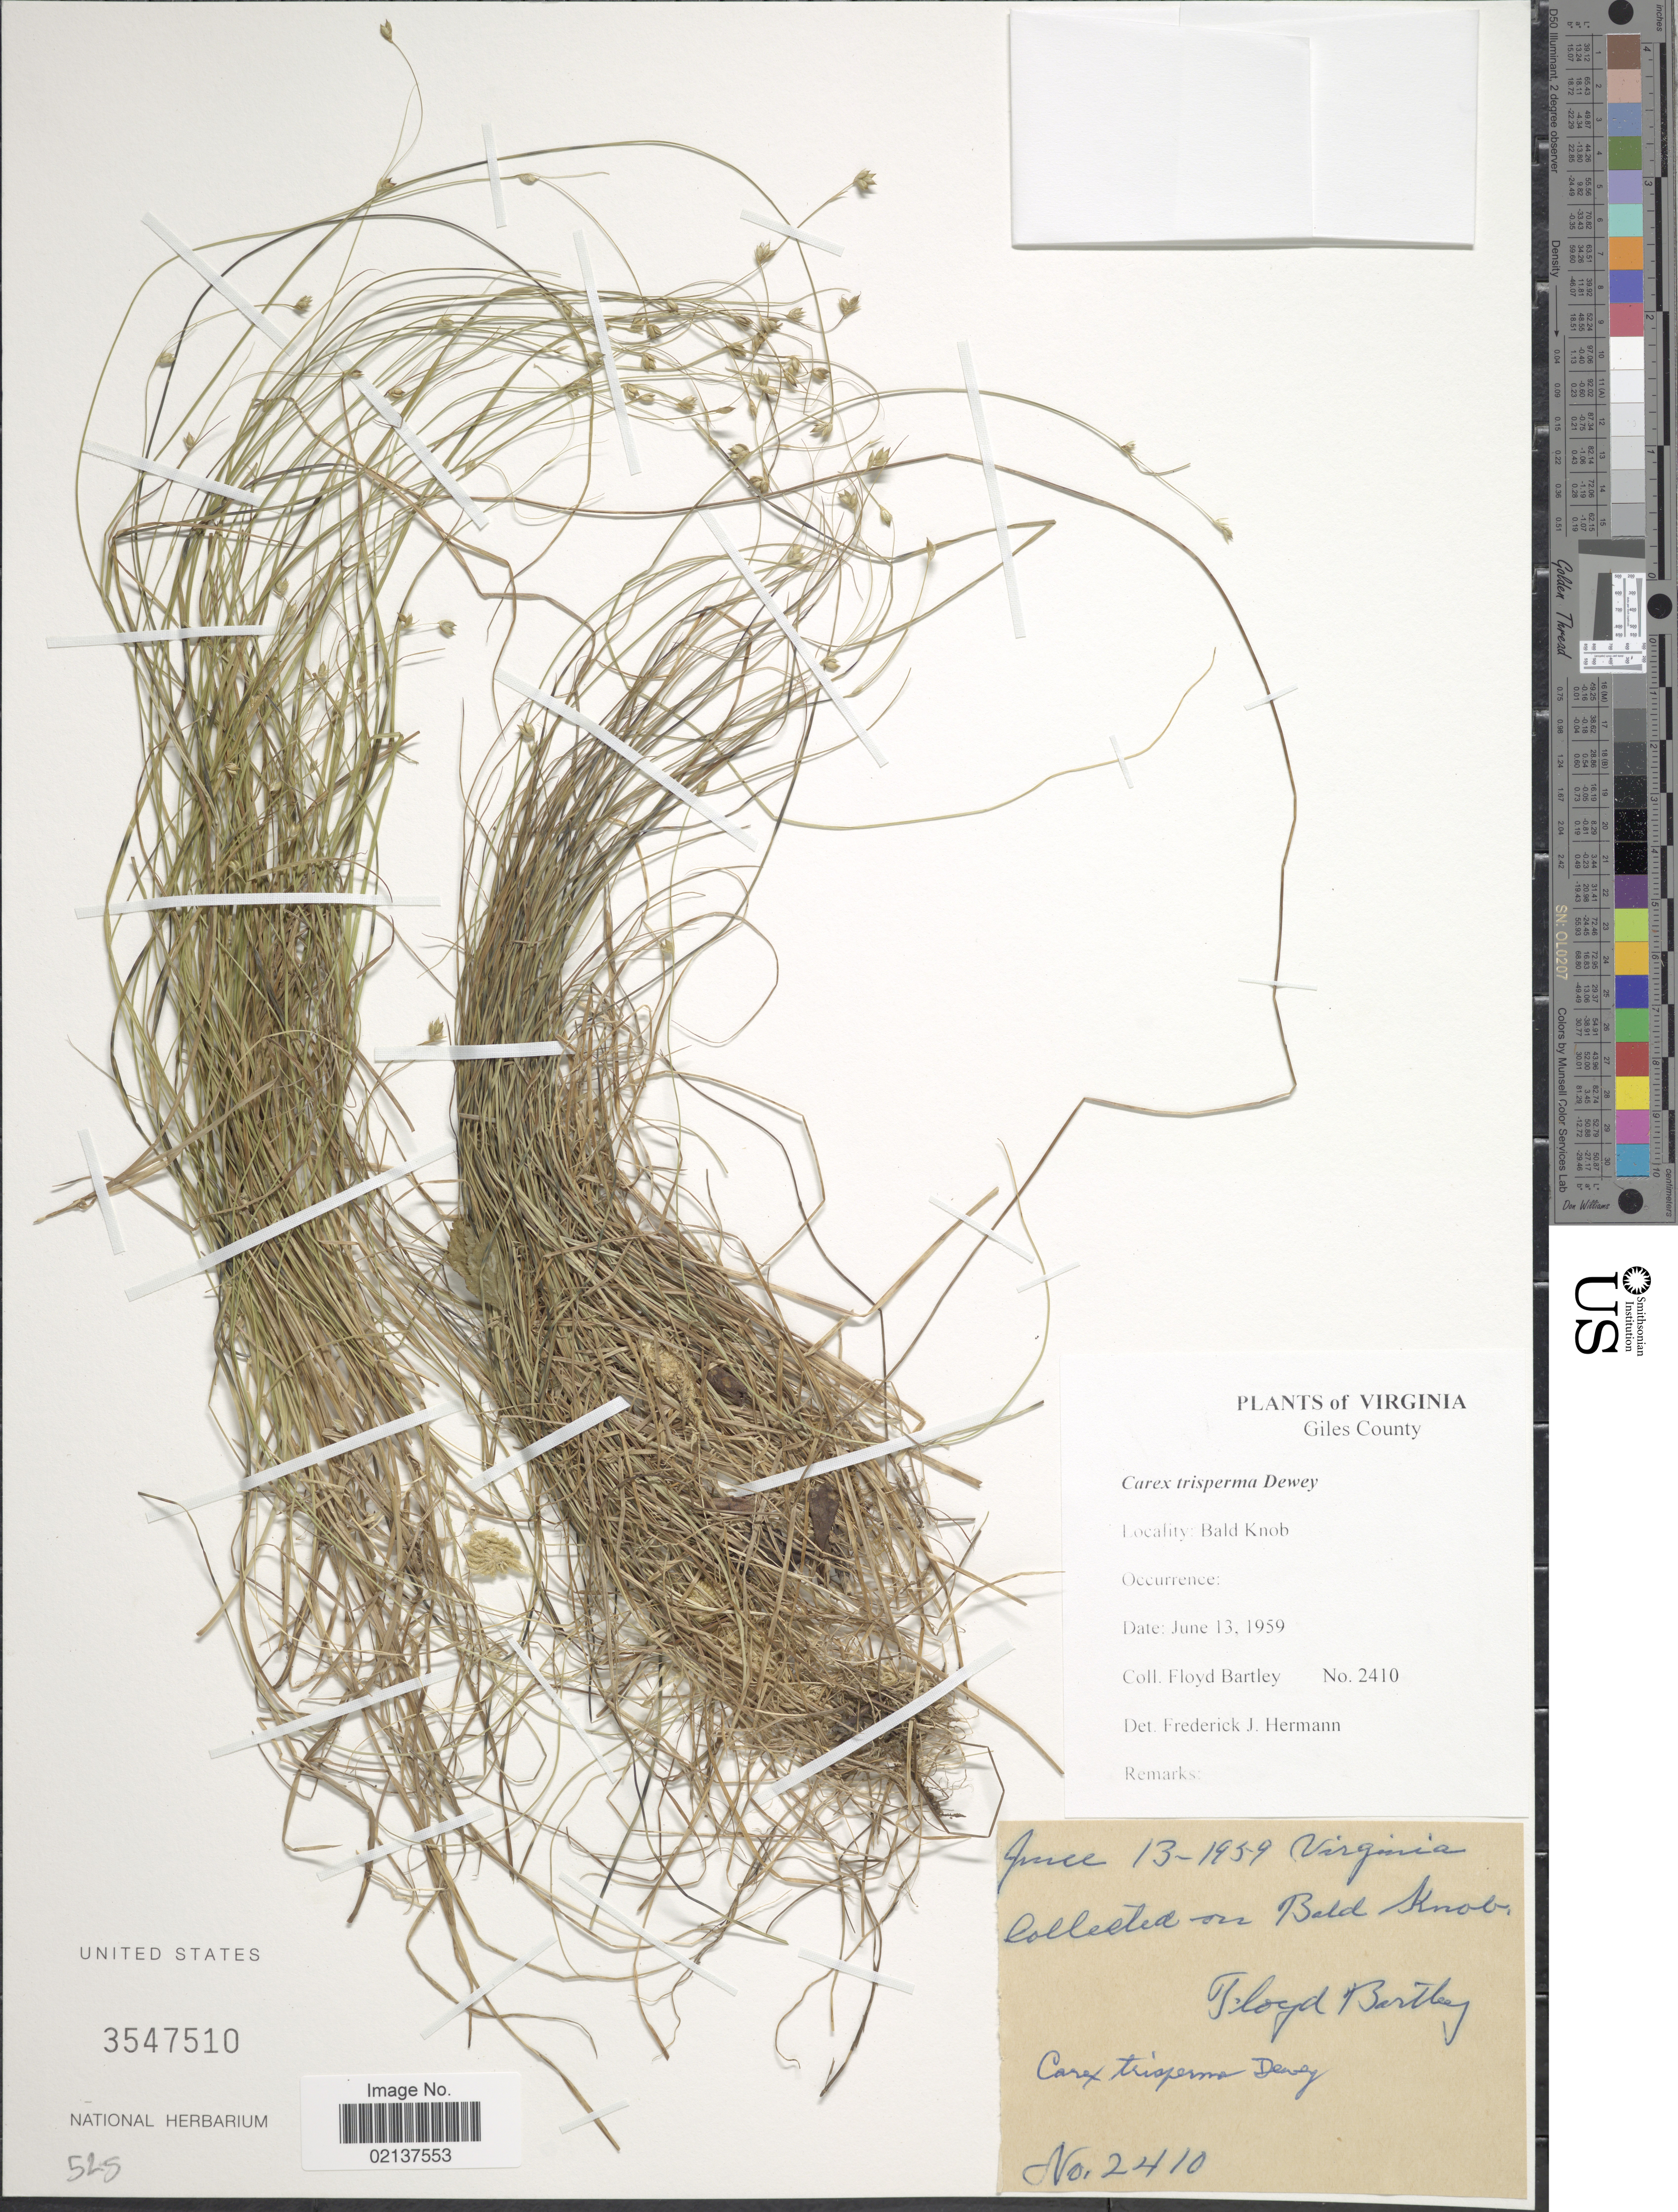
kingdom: Plantae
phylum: Tracheophyta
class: Liliopsida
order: Poales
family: Cyperaceae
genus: Carex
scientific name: Carex trisperma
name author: Dewey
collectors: F. Bartley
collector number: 2410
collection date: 1959-06-13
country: United States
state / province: Virginia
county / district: Giles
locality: Bald Knob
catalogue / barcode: US 3547510